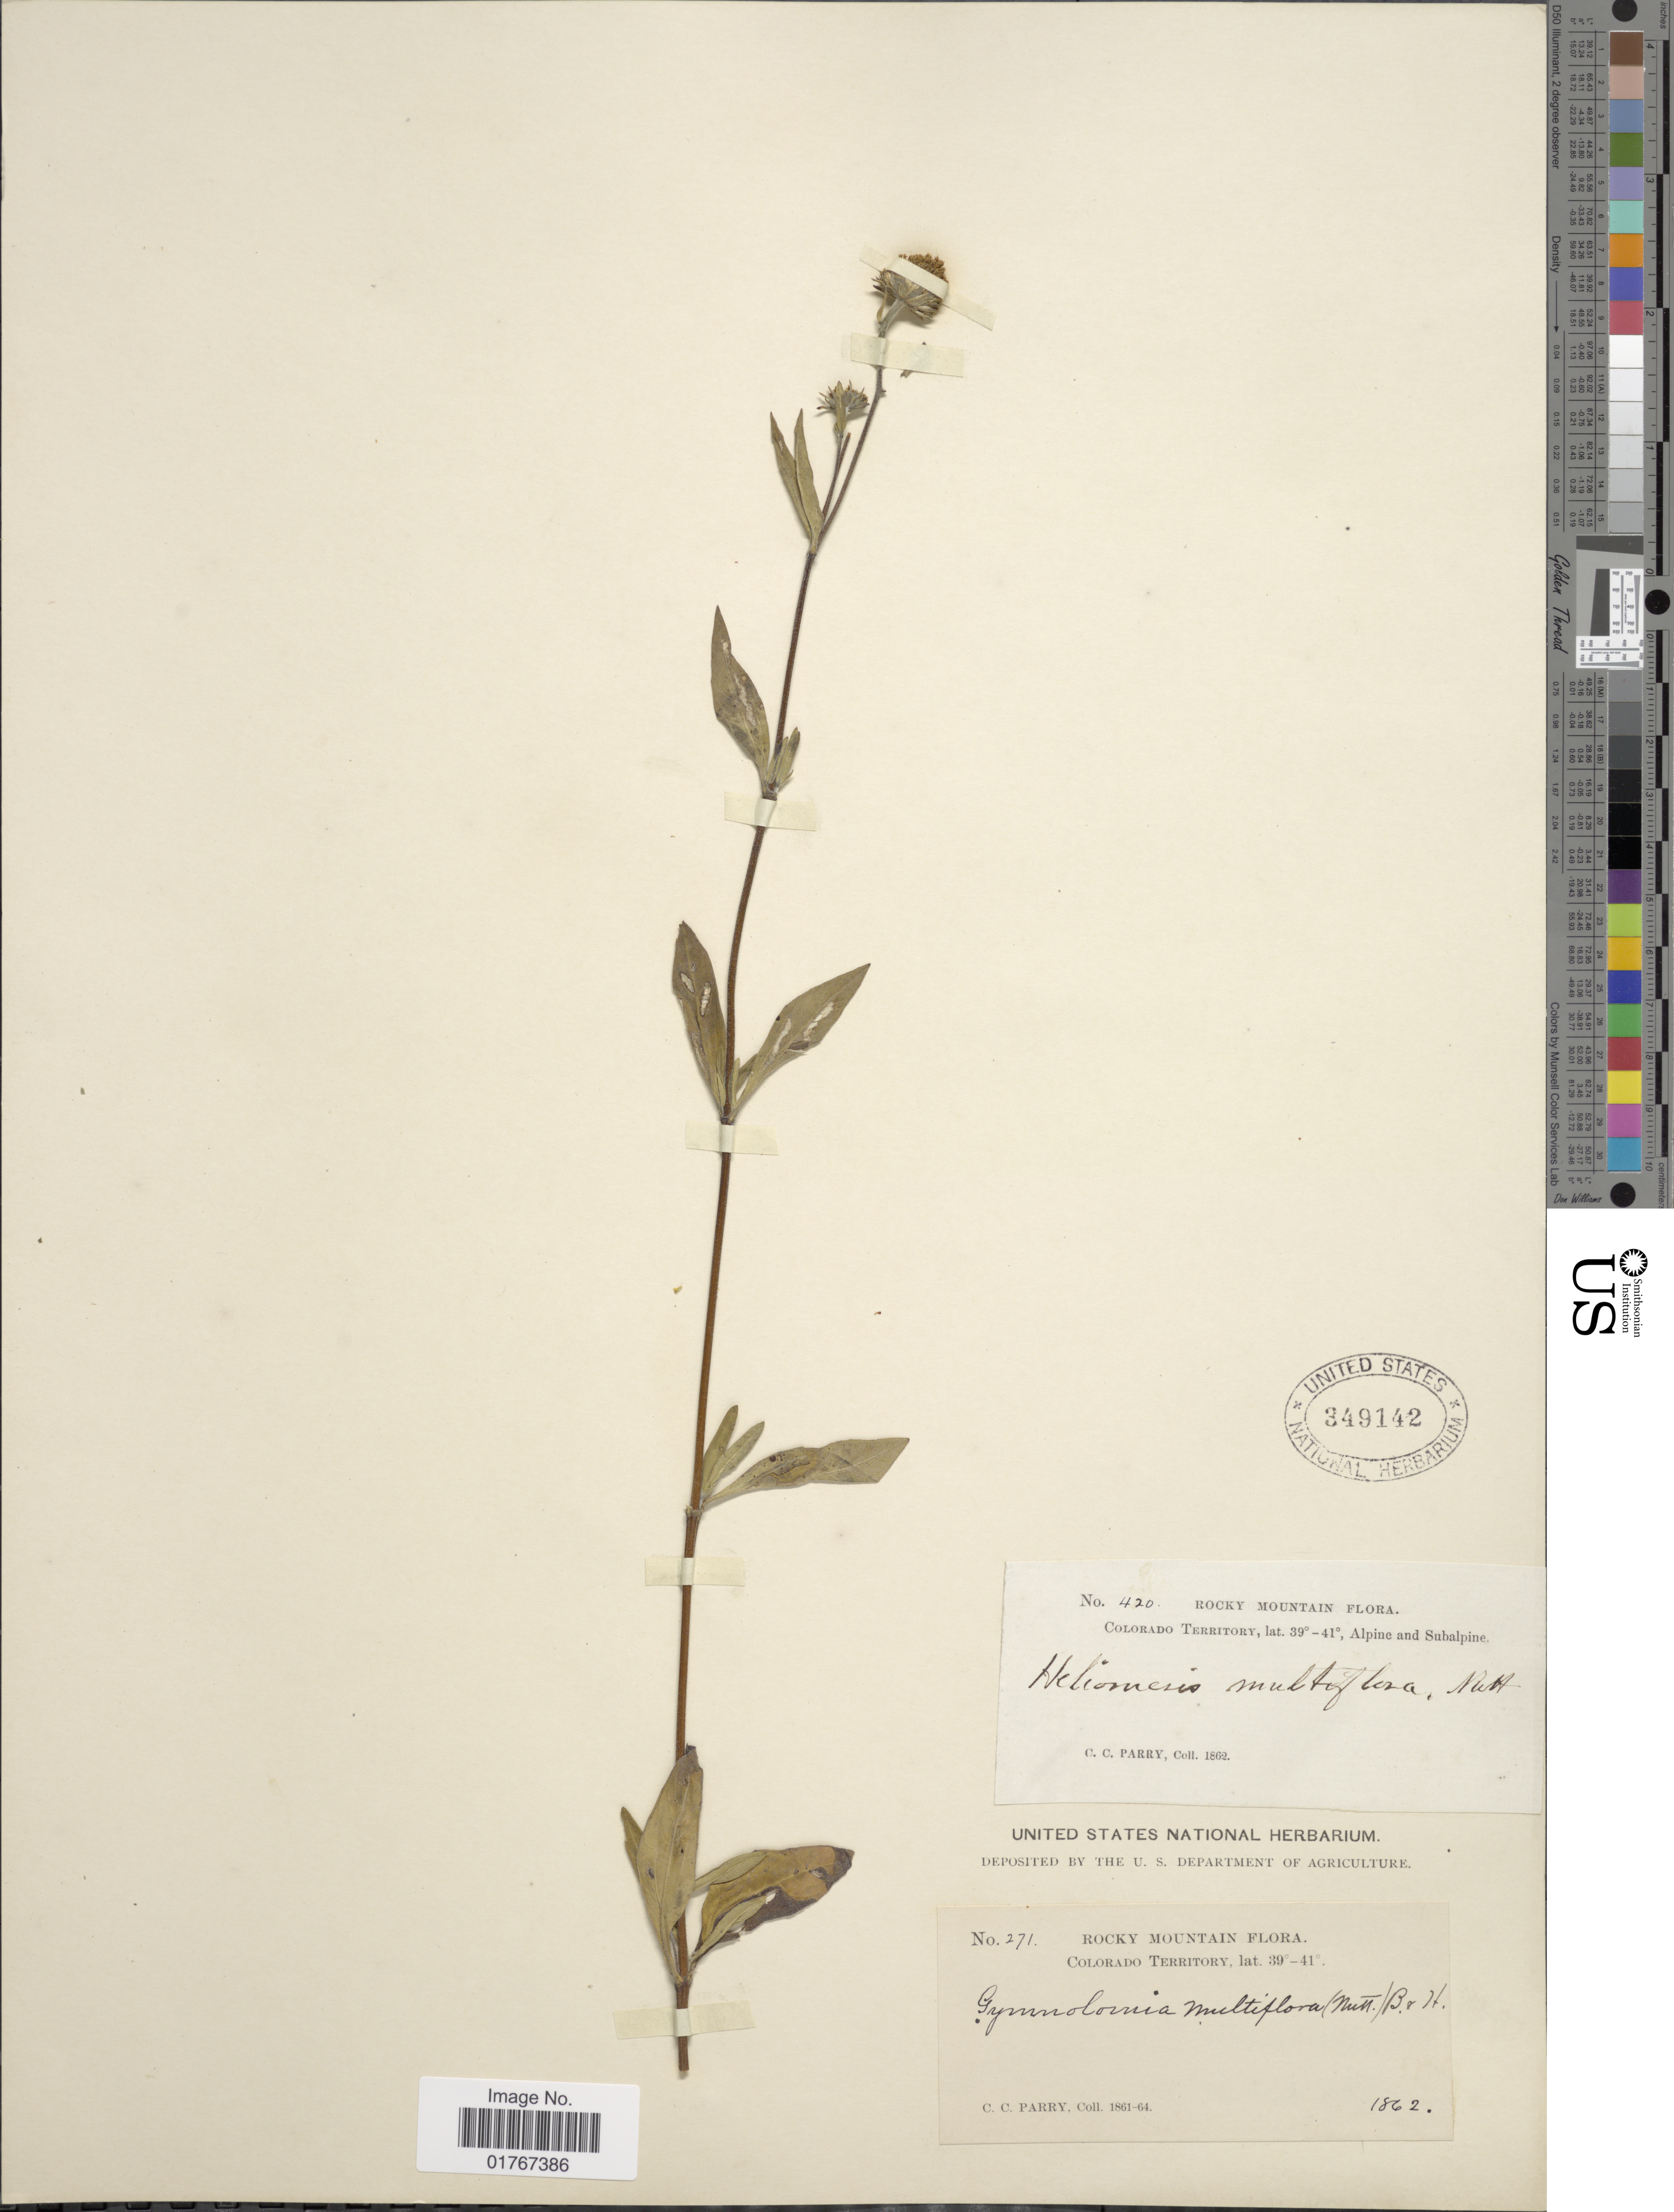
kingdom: Plantae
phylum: Tracheophyta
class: Magnoliopsida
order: Asterales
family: Asteraceae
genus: Heliomeris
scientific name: Heliomeris multiflora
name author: Nutt.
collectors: C. C. Parry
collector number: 271/420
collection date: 1862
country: United States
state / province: Colorado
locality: Rocky Mountain, Colorado Territory, Alpine and Subalpine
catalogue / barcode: US 349142